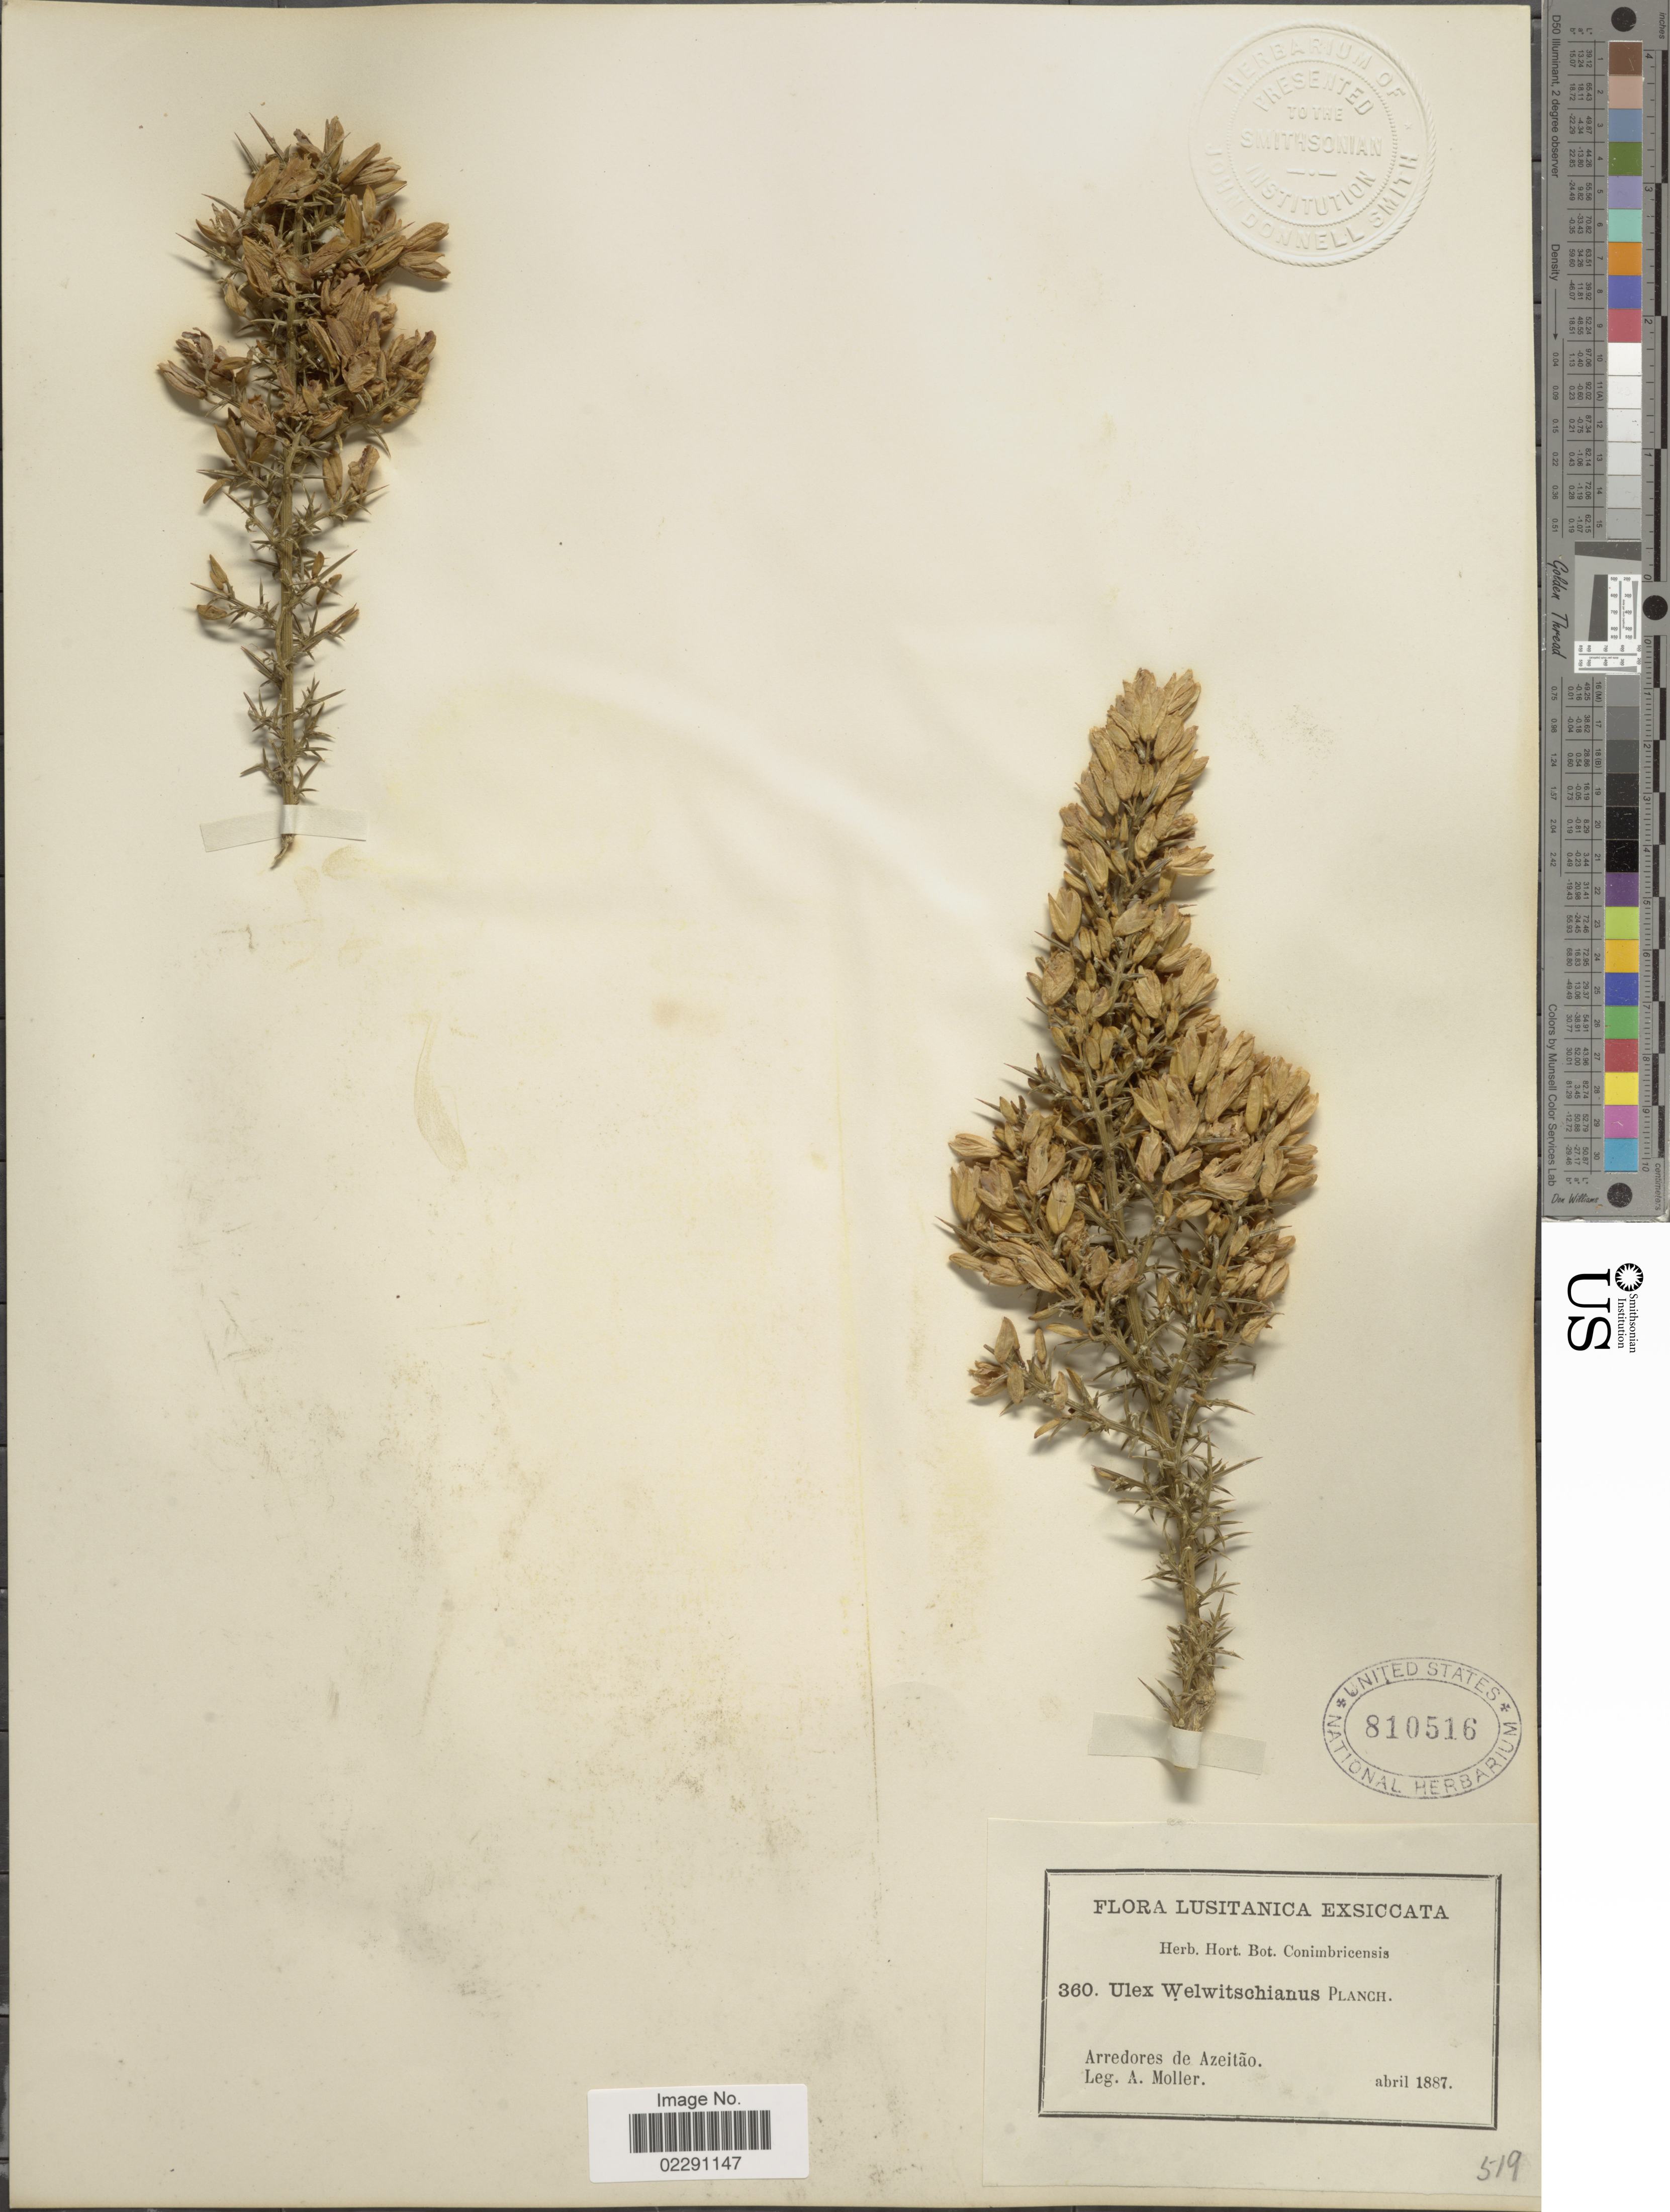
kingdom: Plantae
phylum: Tracheophyta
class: Magnoliopsida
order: Fabales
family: Fabaceae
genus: Ulex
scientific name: Ulex welwitschianus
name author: Planch.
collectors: A. Moller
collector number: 360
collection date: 1887-04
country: Portugal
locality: Lusitanica, arredores de Azeitao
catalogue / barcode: US 810516